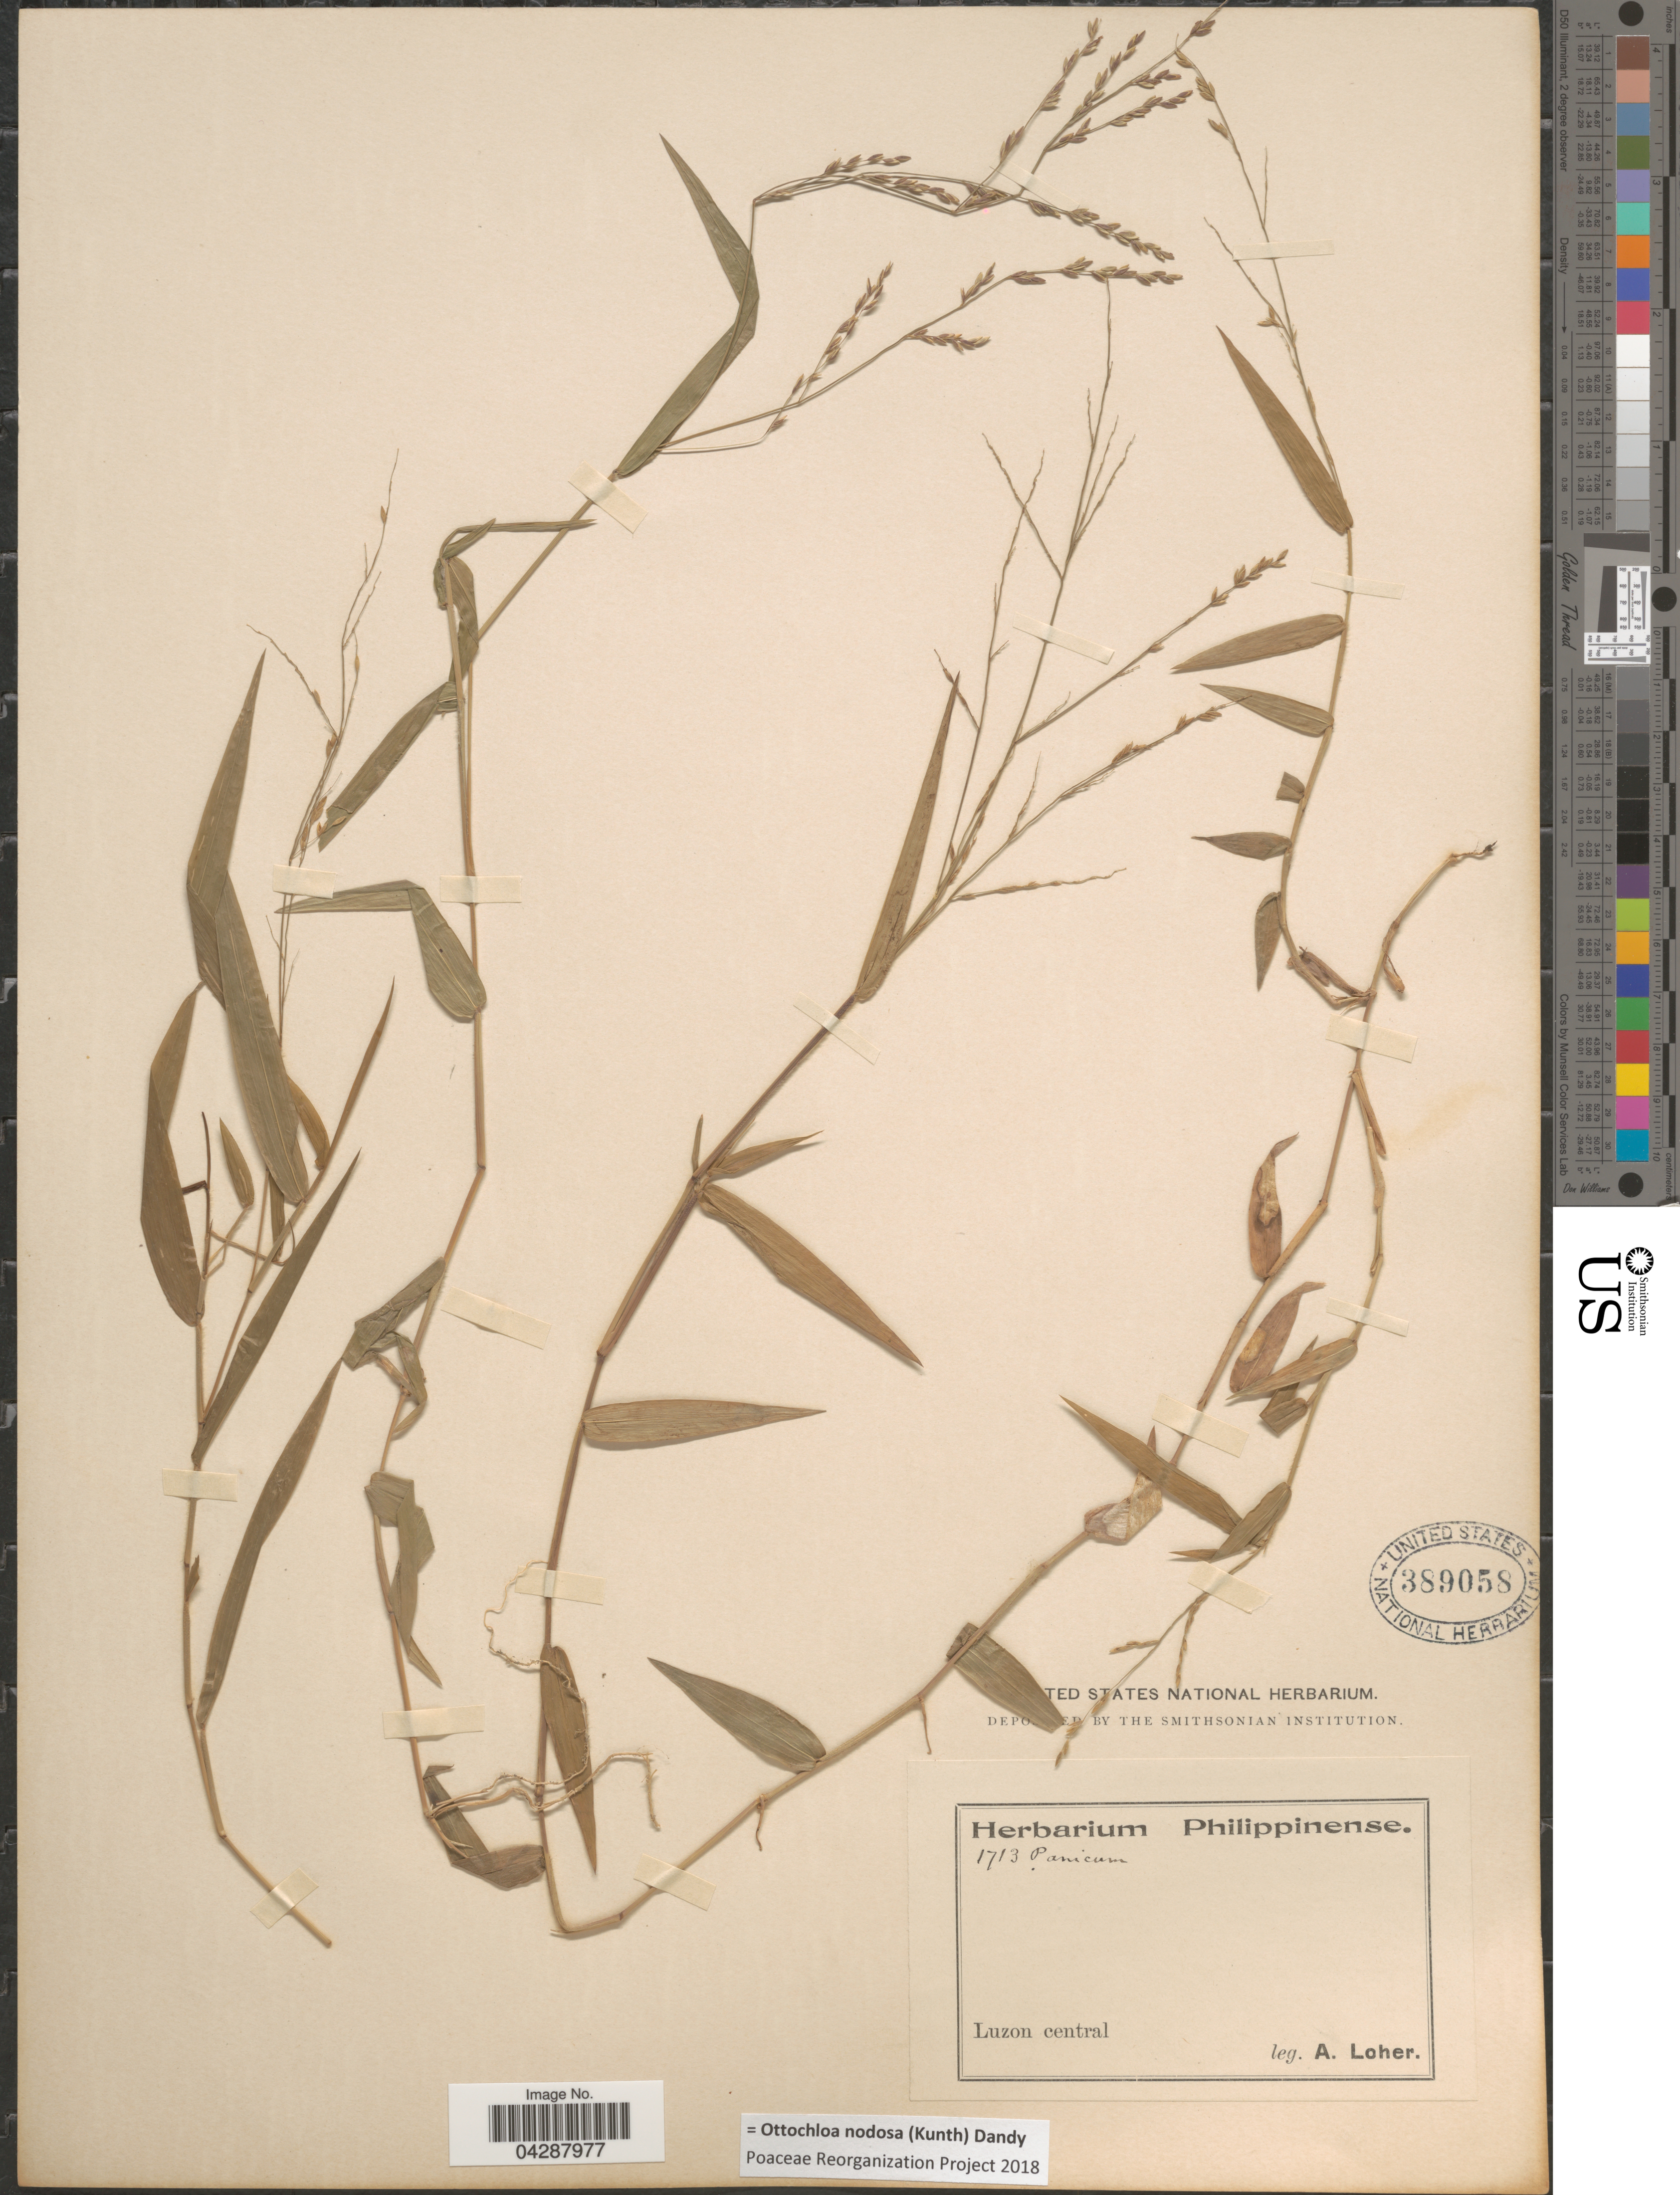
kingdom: Plantae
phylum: Tracheophyta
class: Liliopsida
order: Poales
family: Poaceae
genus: Ottochloa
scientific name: Ottochloa nodosa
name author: (Kunth) Dandy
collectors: A. Loher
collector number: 1713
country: Philippines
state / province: Central Luzon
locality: Luzon central.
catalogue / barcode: US 389058